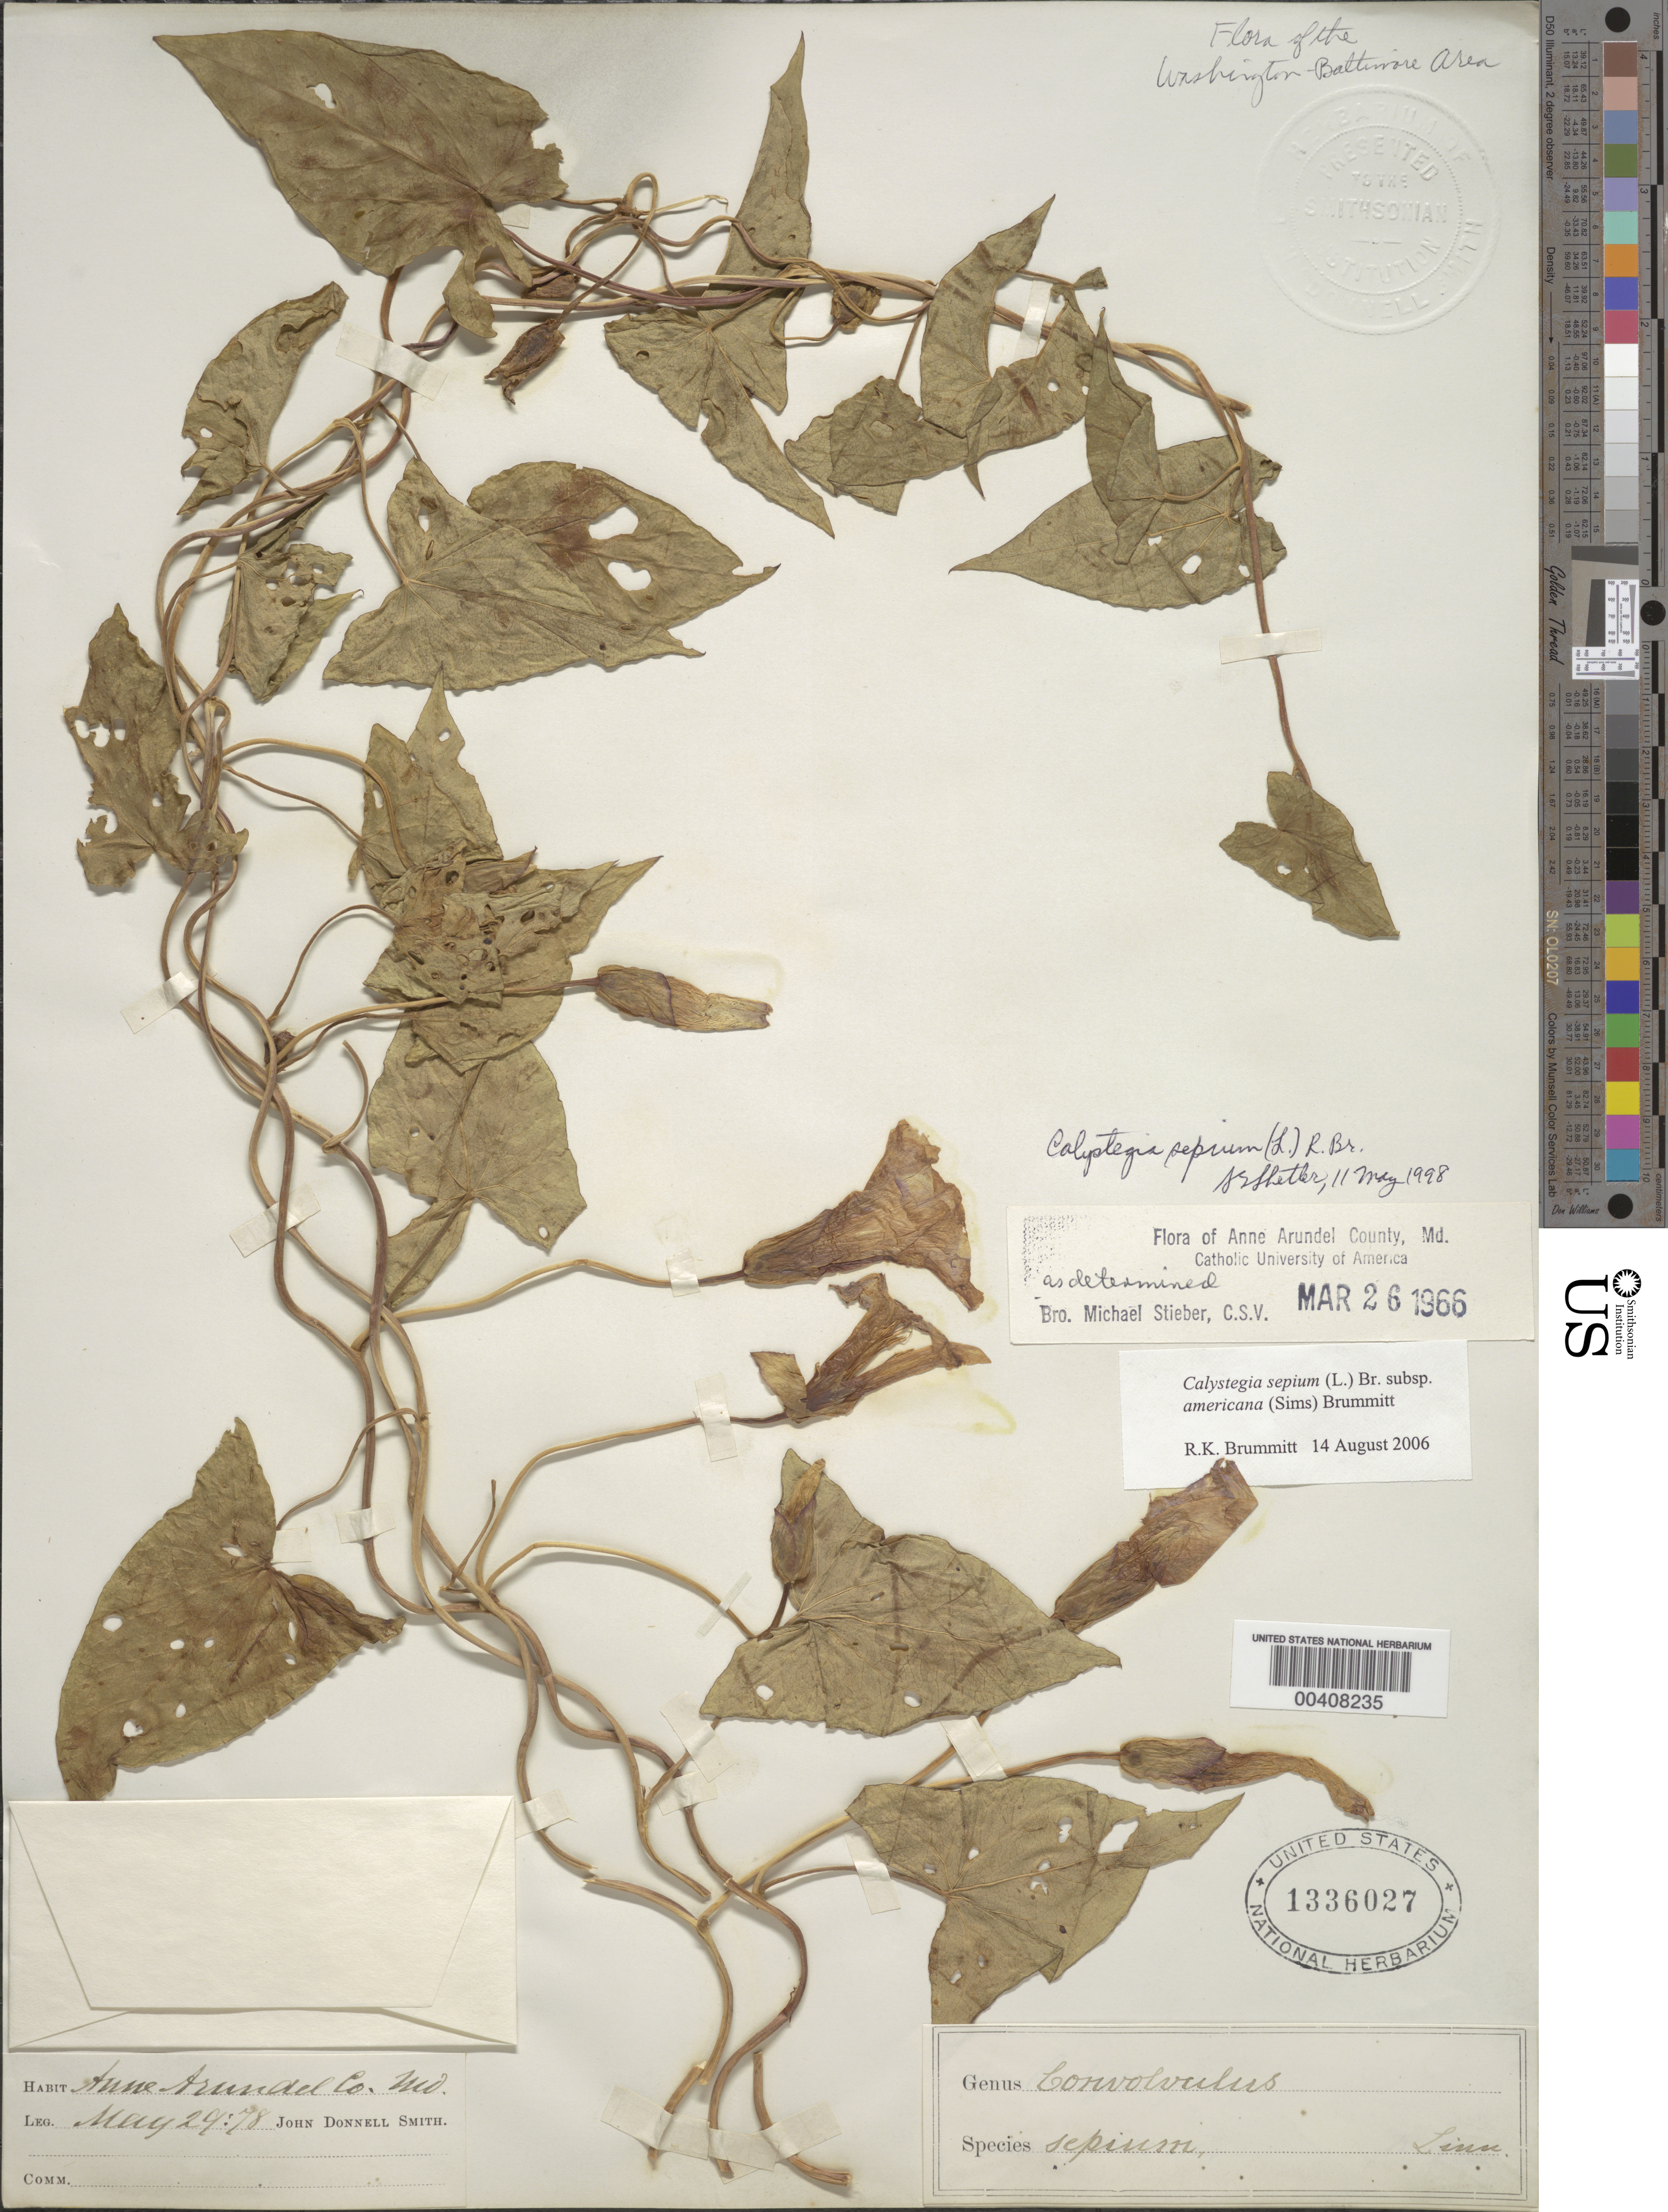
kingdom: Plantae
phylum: Tracheophyta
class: Magnoliopsida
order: Solanales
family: Convolvulaceae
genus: Calystegia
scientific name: Calystegia sepium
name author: (L.) R. Br.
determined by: Stieber, Bro. M.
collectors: J. Donnell Smith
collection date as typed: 29 May 1878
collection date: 1878-05-29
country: United States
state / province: Maryland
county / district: Anne Arundel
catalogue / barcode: US 1336027